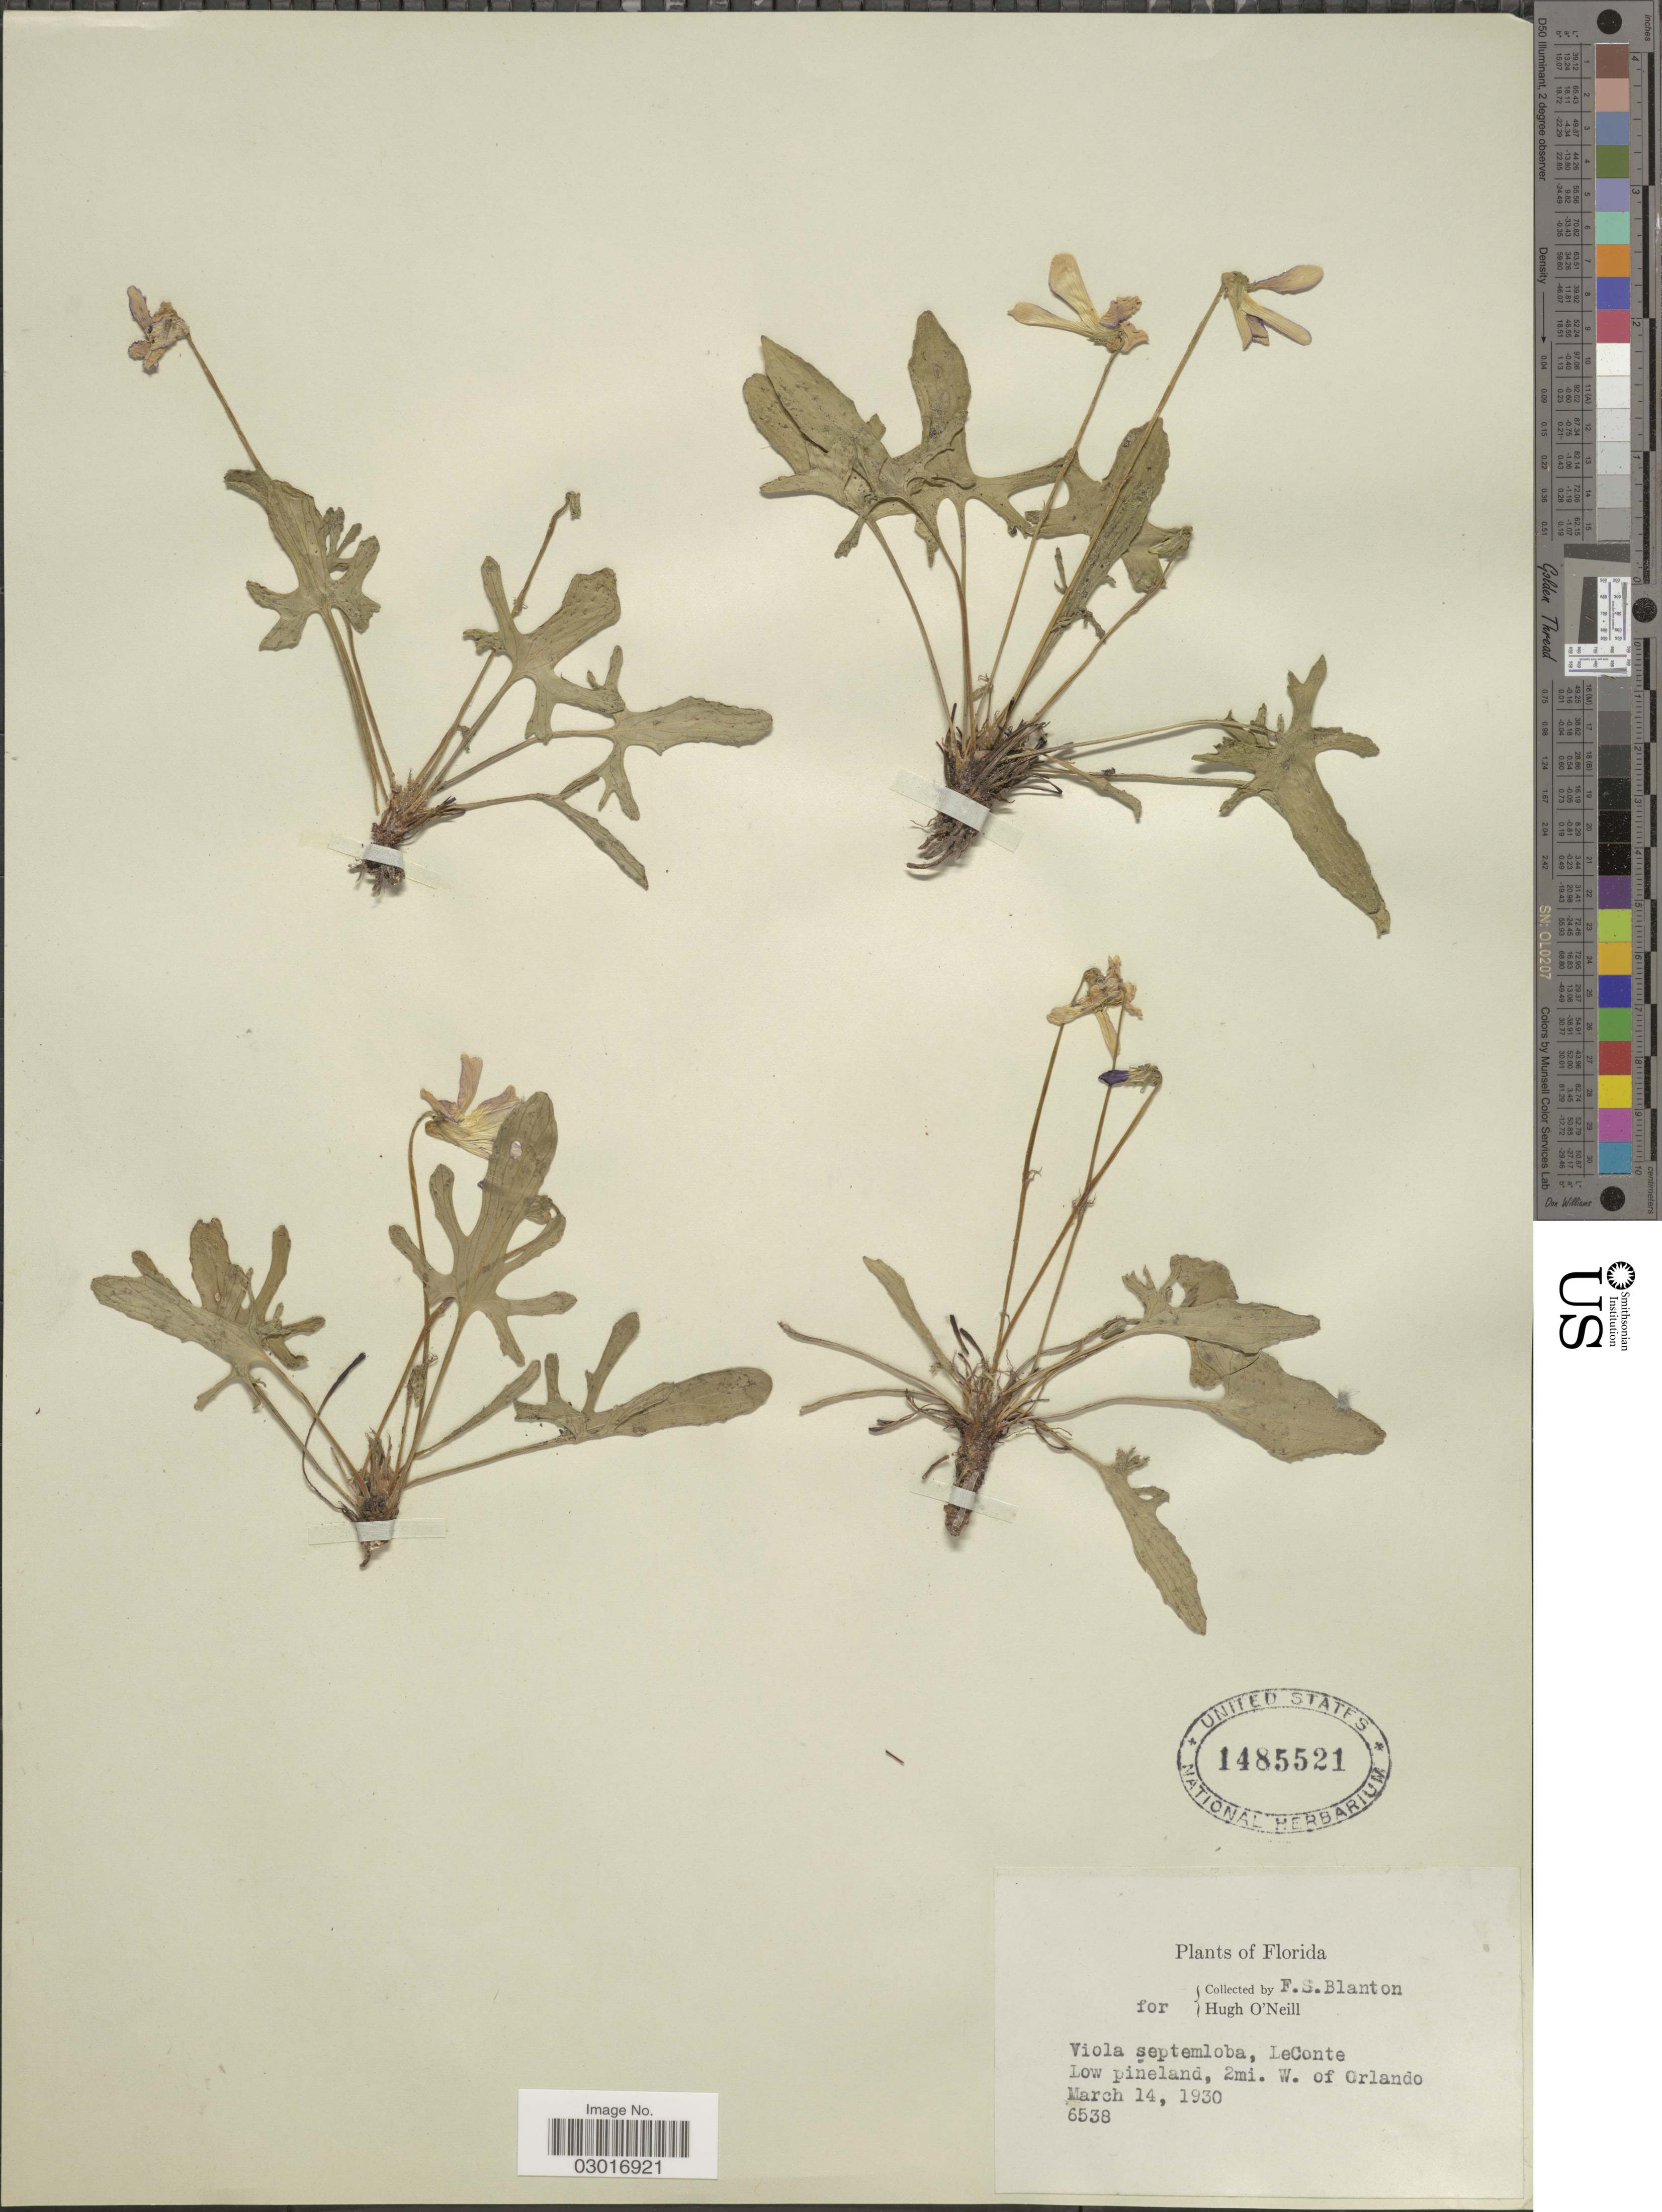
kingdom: Plantae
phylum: Tracheophyta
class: Magnoliopsida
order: Malpighiales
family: Violaceae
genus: Viola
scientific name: Viola septemloba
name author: LeConte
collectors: F. S. Blanton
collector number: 6538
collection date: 1930-03-14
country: United States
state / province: Florida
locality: Low pineland, 2mi. W. of Orlando.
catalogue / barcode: US 1485521